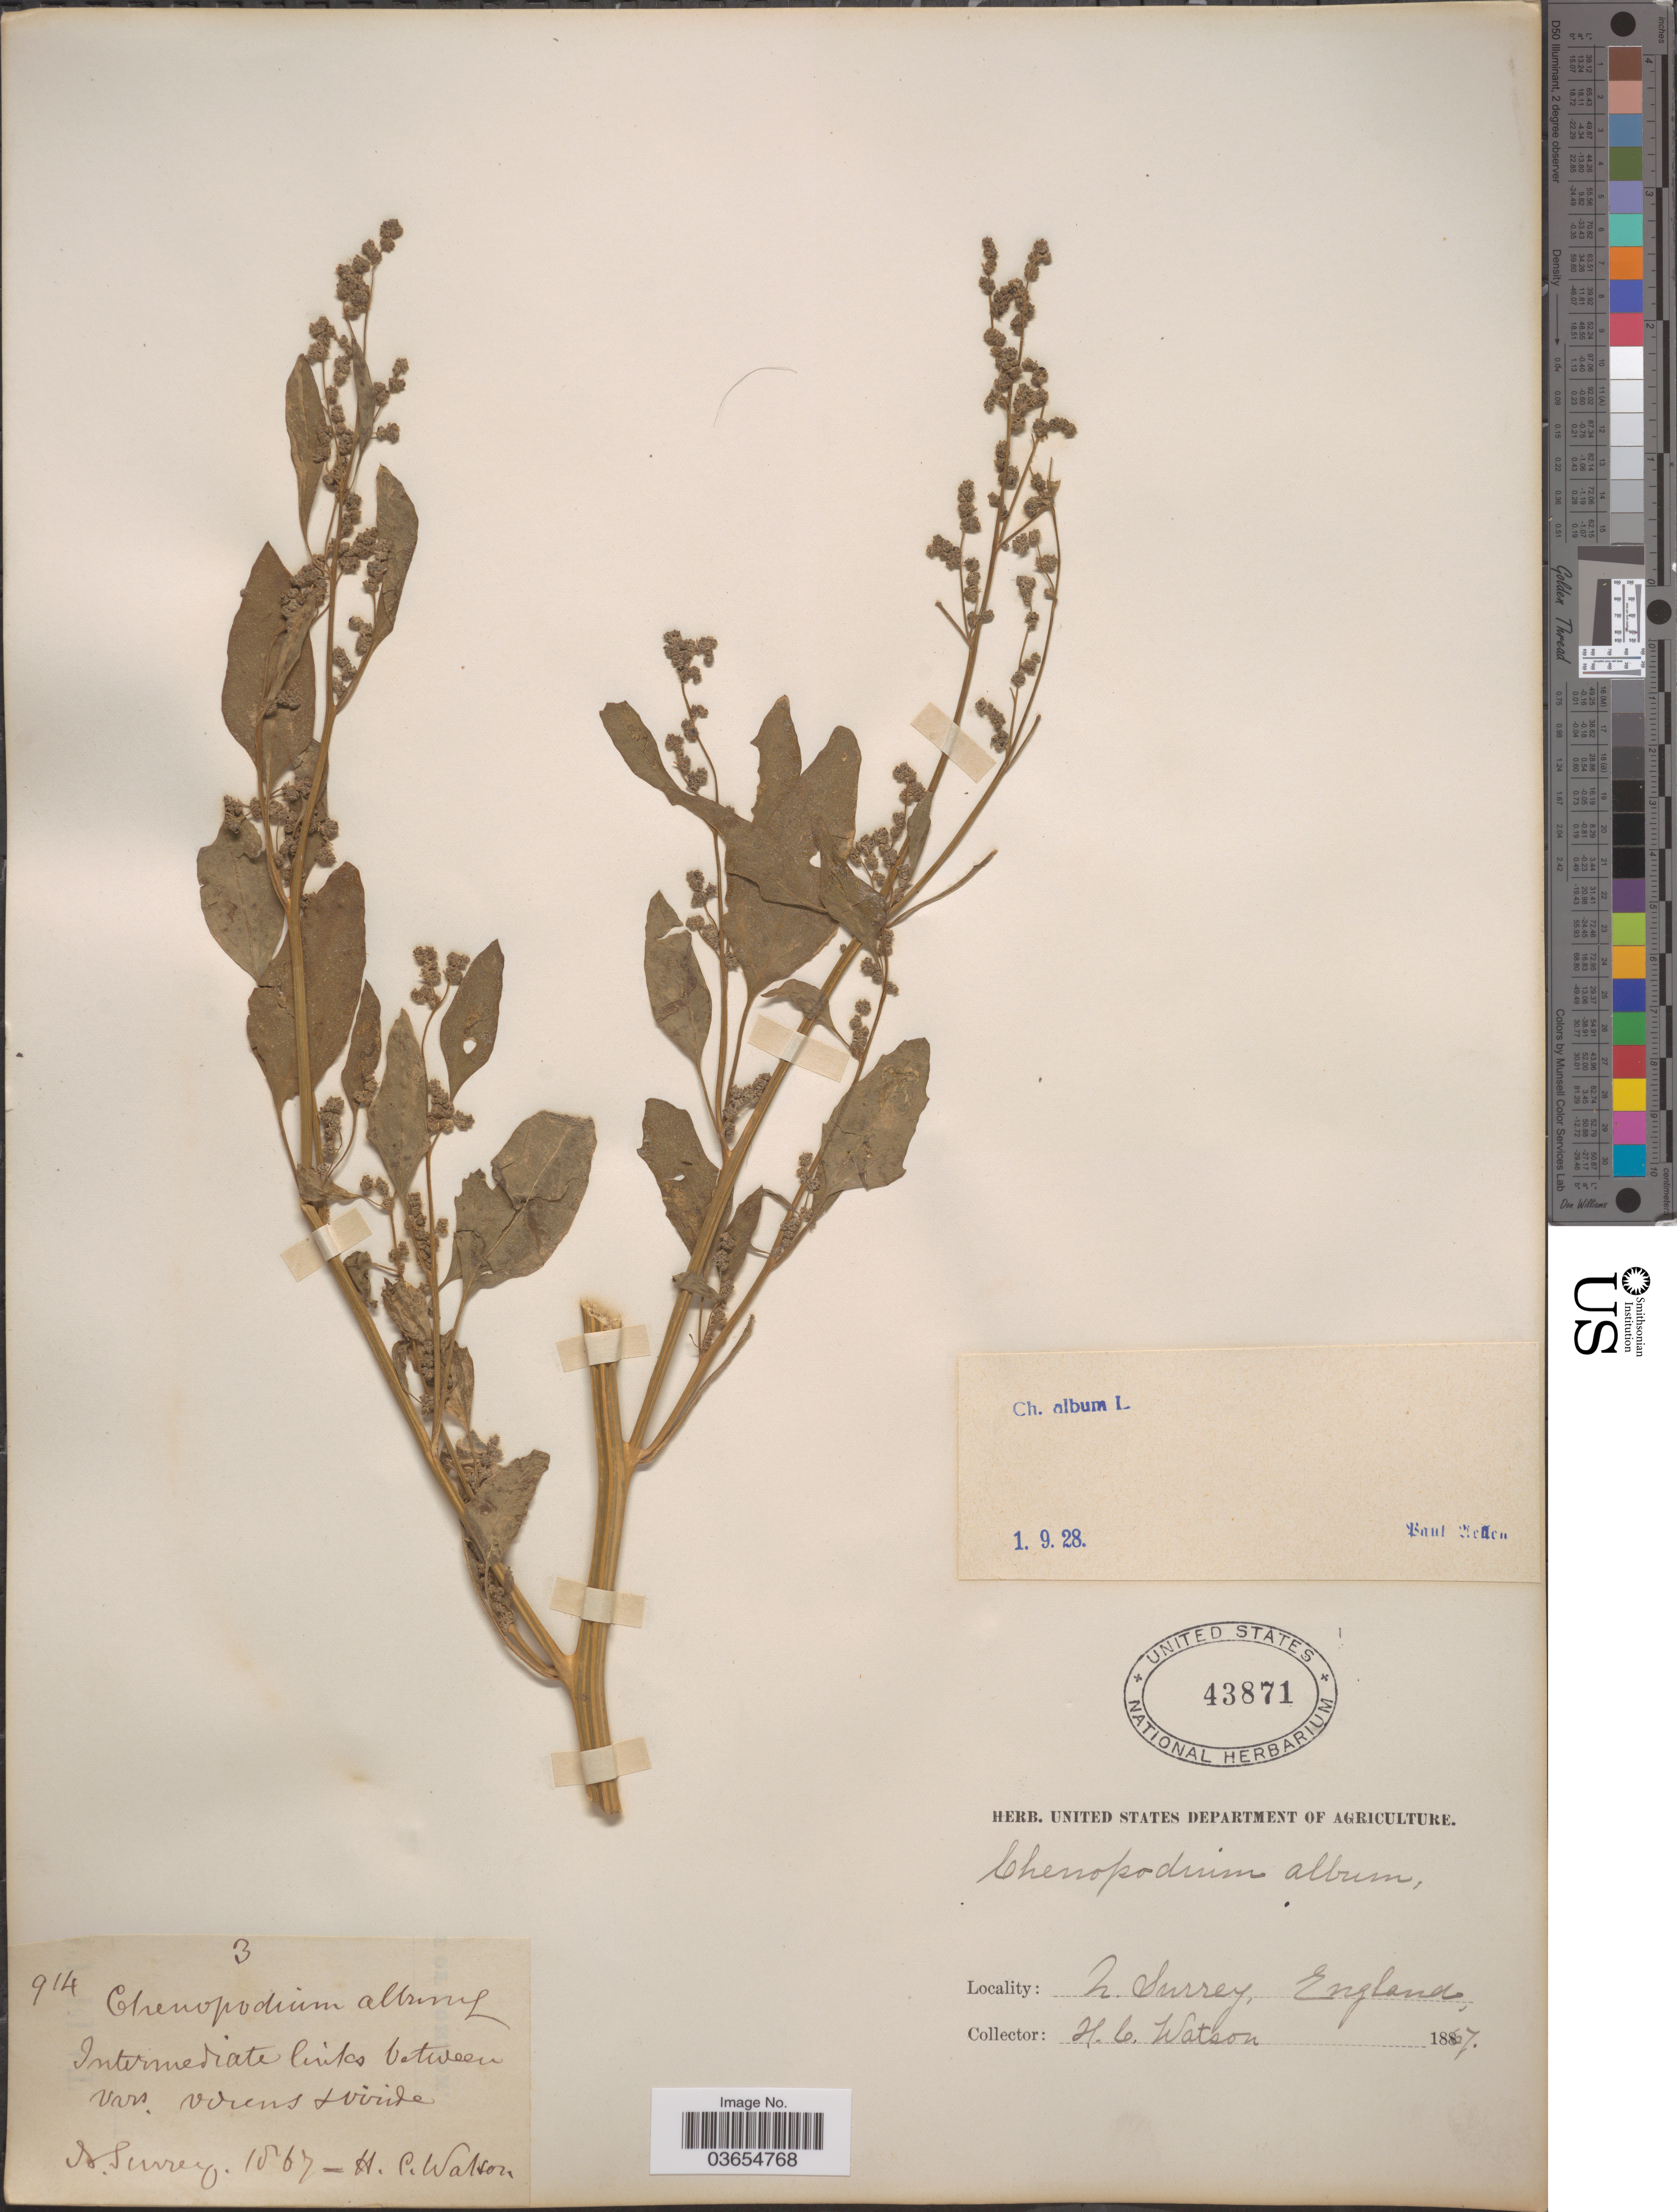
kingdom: Plantae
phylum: Tracheophyta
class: Magnoliopsida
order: Caryophyllales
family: Amaranthaceae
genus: Chenopodium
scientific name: Chenopodium album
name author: L.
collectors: H. Watson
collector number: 914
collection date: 1867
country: United Kingdom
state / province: England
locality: S. Surrey.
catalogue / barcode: US 43871